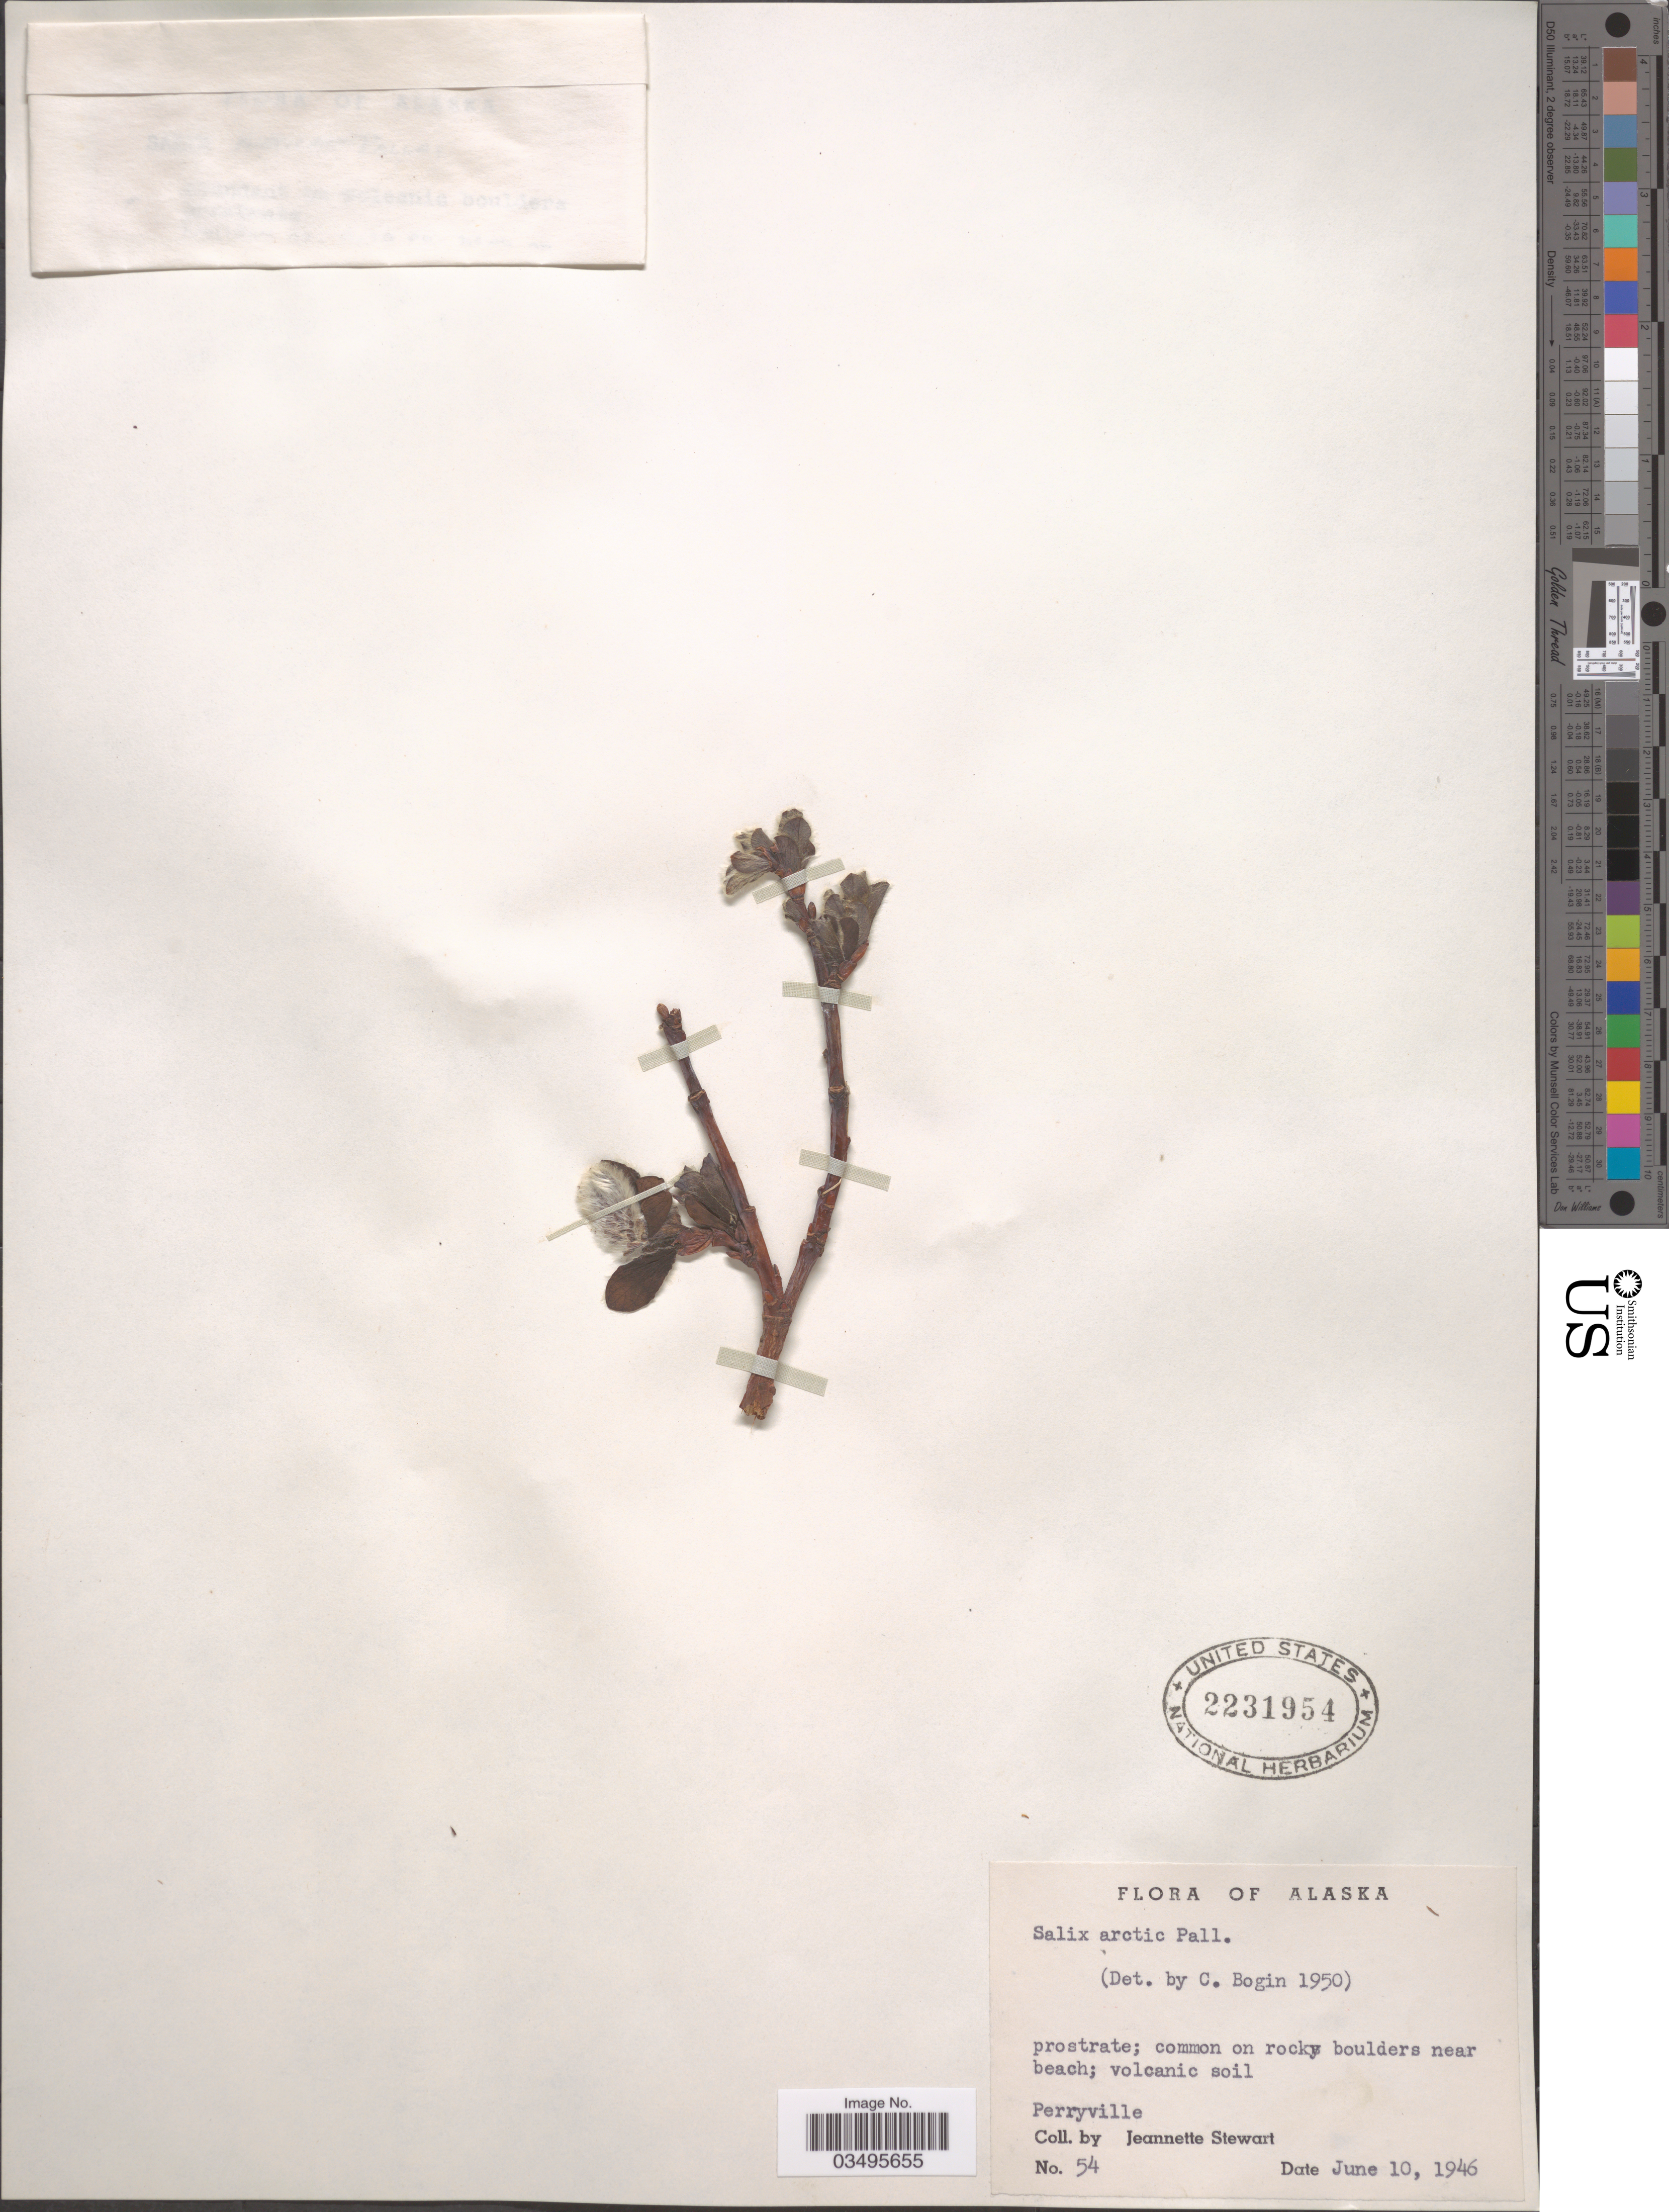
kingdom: Plantae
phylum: Tracheophyta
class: Magnoliopsida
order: Malpighiales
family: Salicaceae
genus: Salix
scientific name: Salix arctica var. obcordata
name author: (Andersson) Rydb.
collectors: J. Stewart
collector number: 54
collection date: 1946-06-10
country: United States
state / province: Alaska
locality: Common on rocky boulders near beach. Perryville.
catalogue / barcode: US 2231954